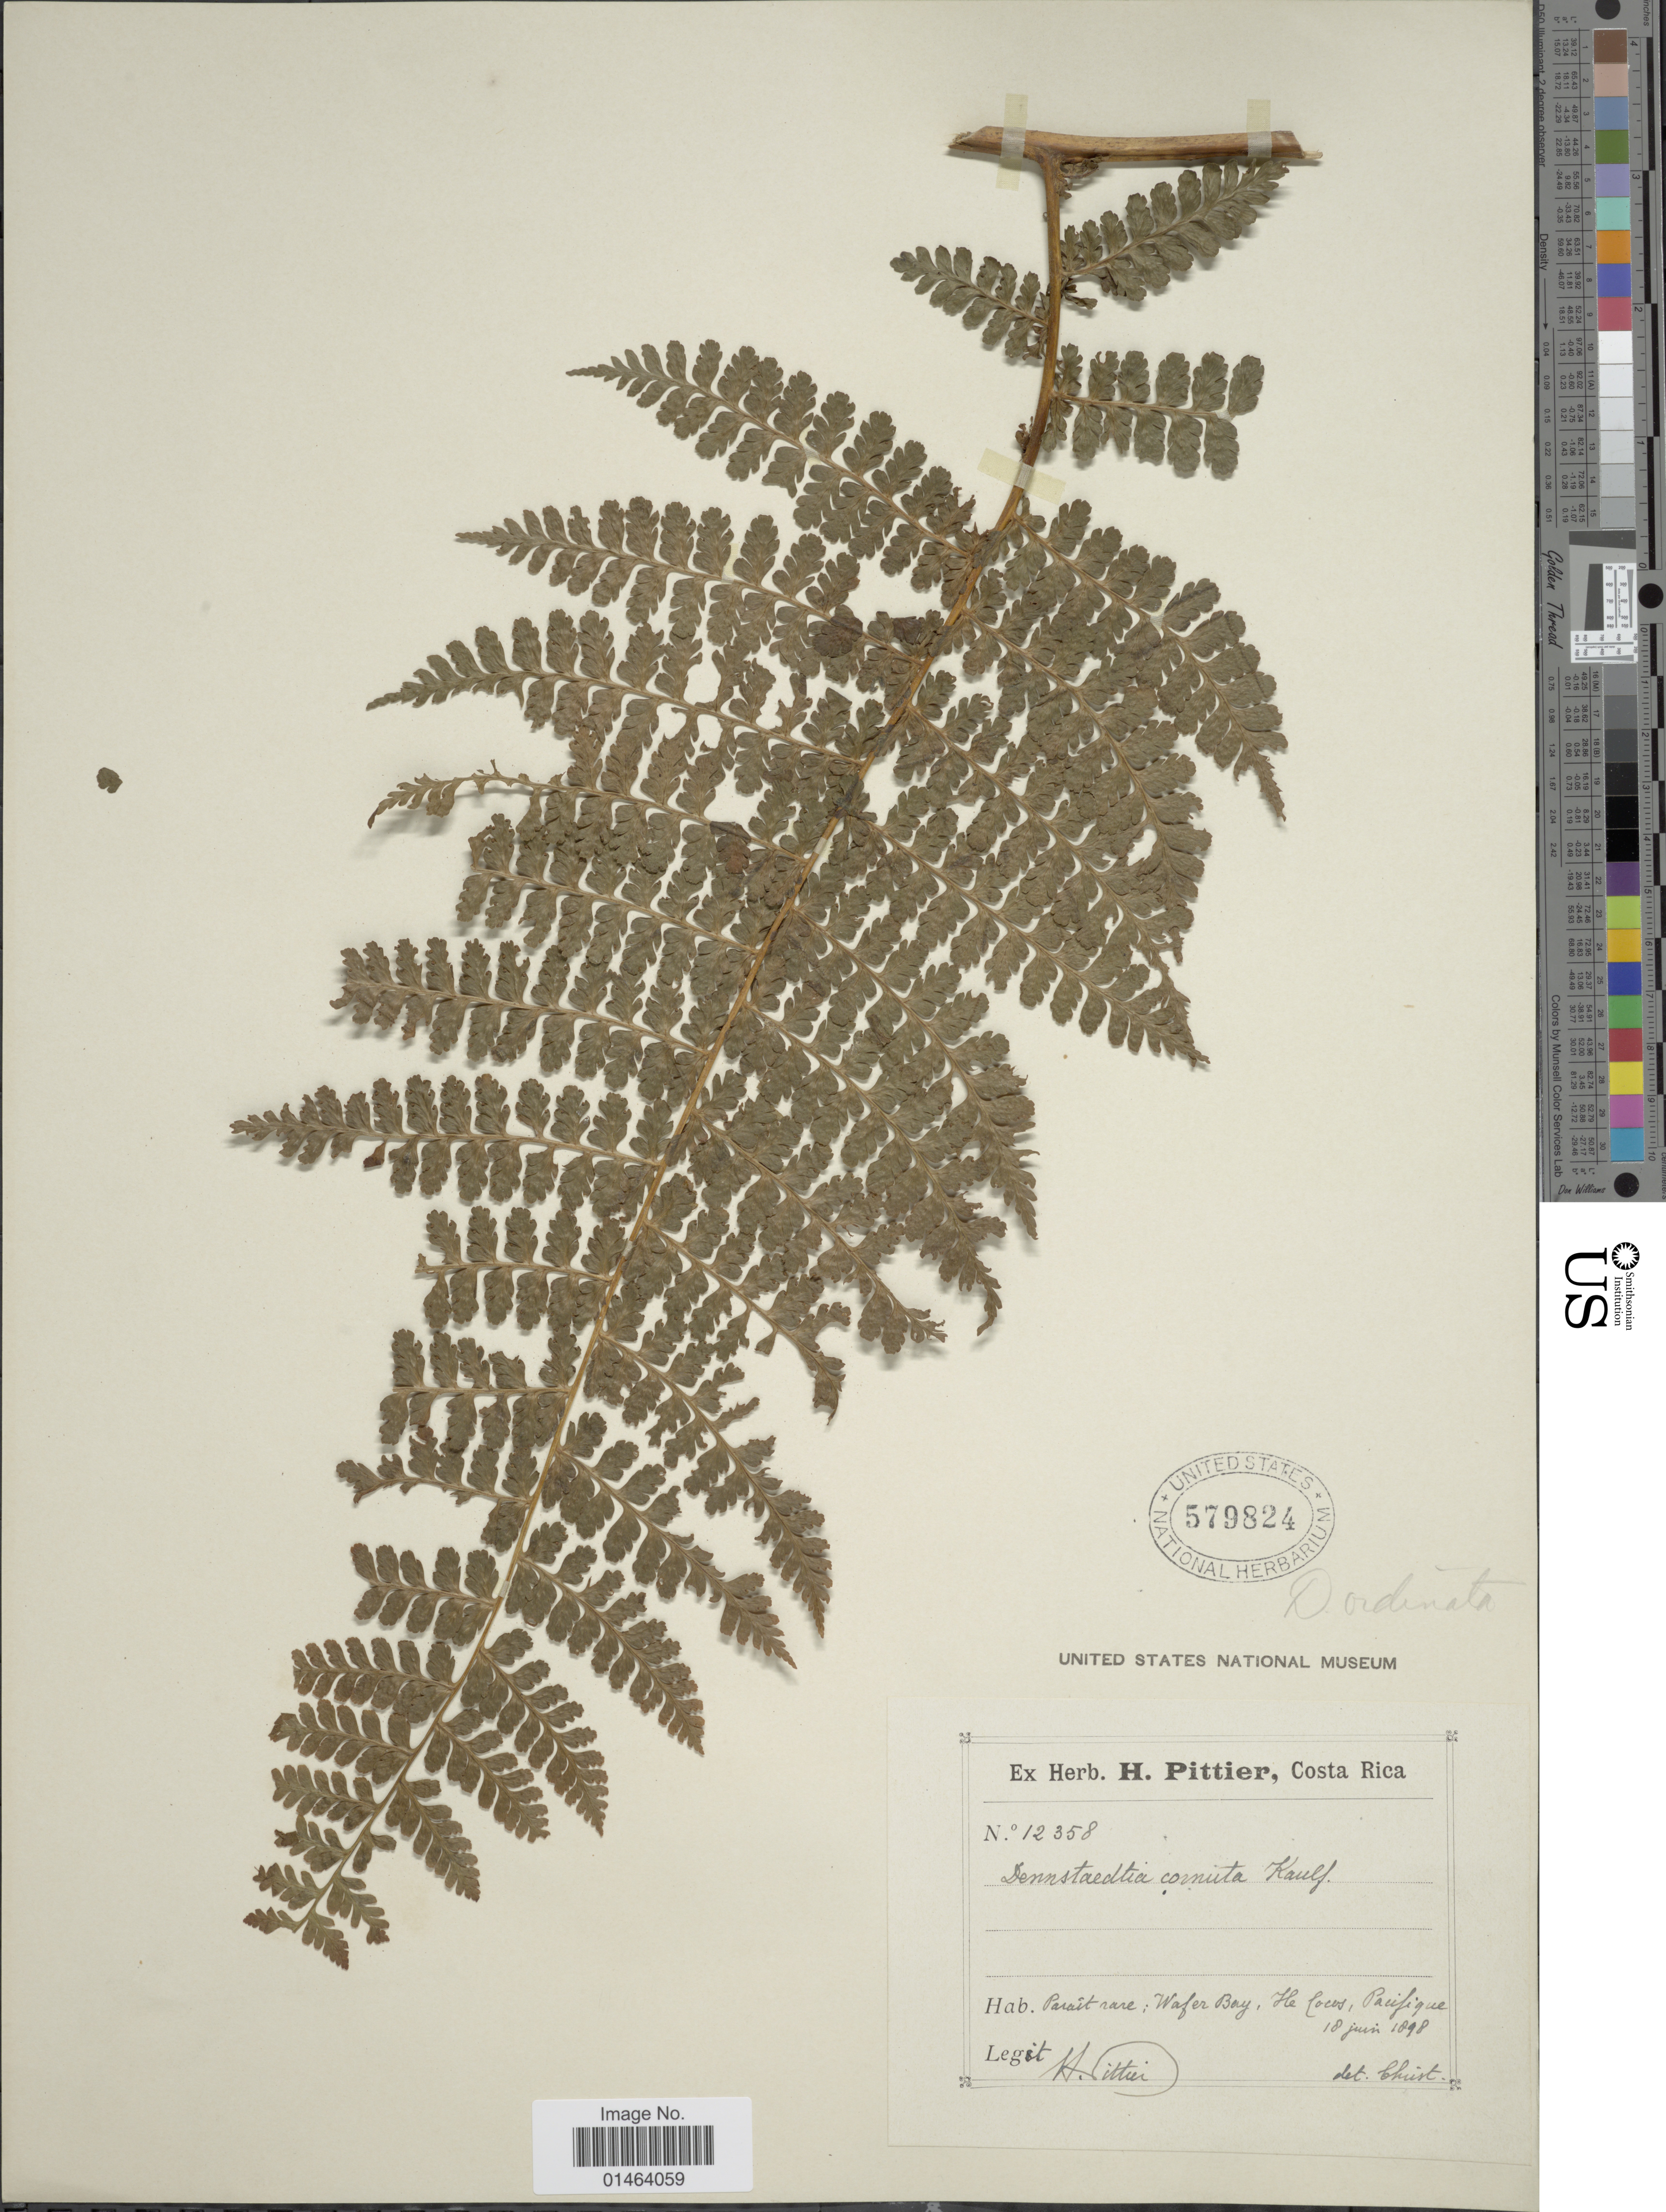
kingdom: Plantae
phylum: Tracheophyta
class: Polypodiopsida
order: Polypodiales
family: Dennstaedtiaceae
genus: Dennstaedtia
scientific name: Dennstaedtia dissecta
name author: (Sw.) T. Moore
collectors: H. F. Pittier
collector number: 12358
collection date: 1898-06-18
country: Costa Rica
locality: Costa Rica, Parait rare, Wafer Bay, Ile Cocos, Pacifique.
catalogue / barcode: US 579824